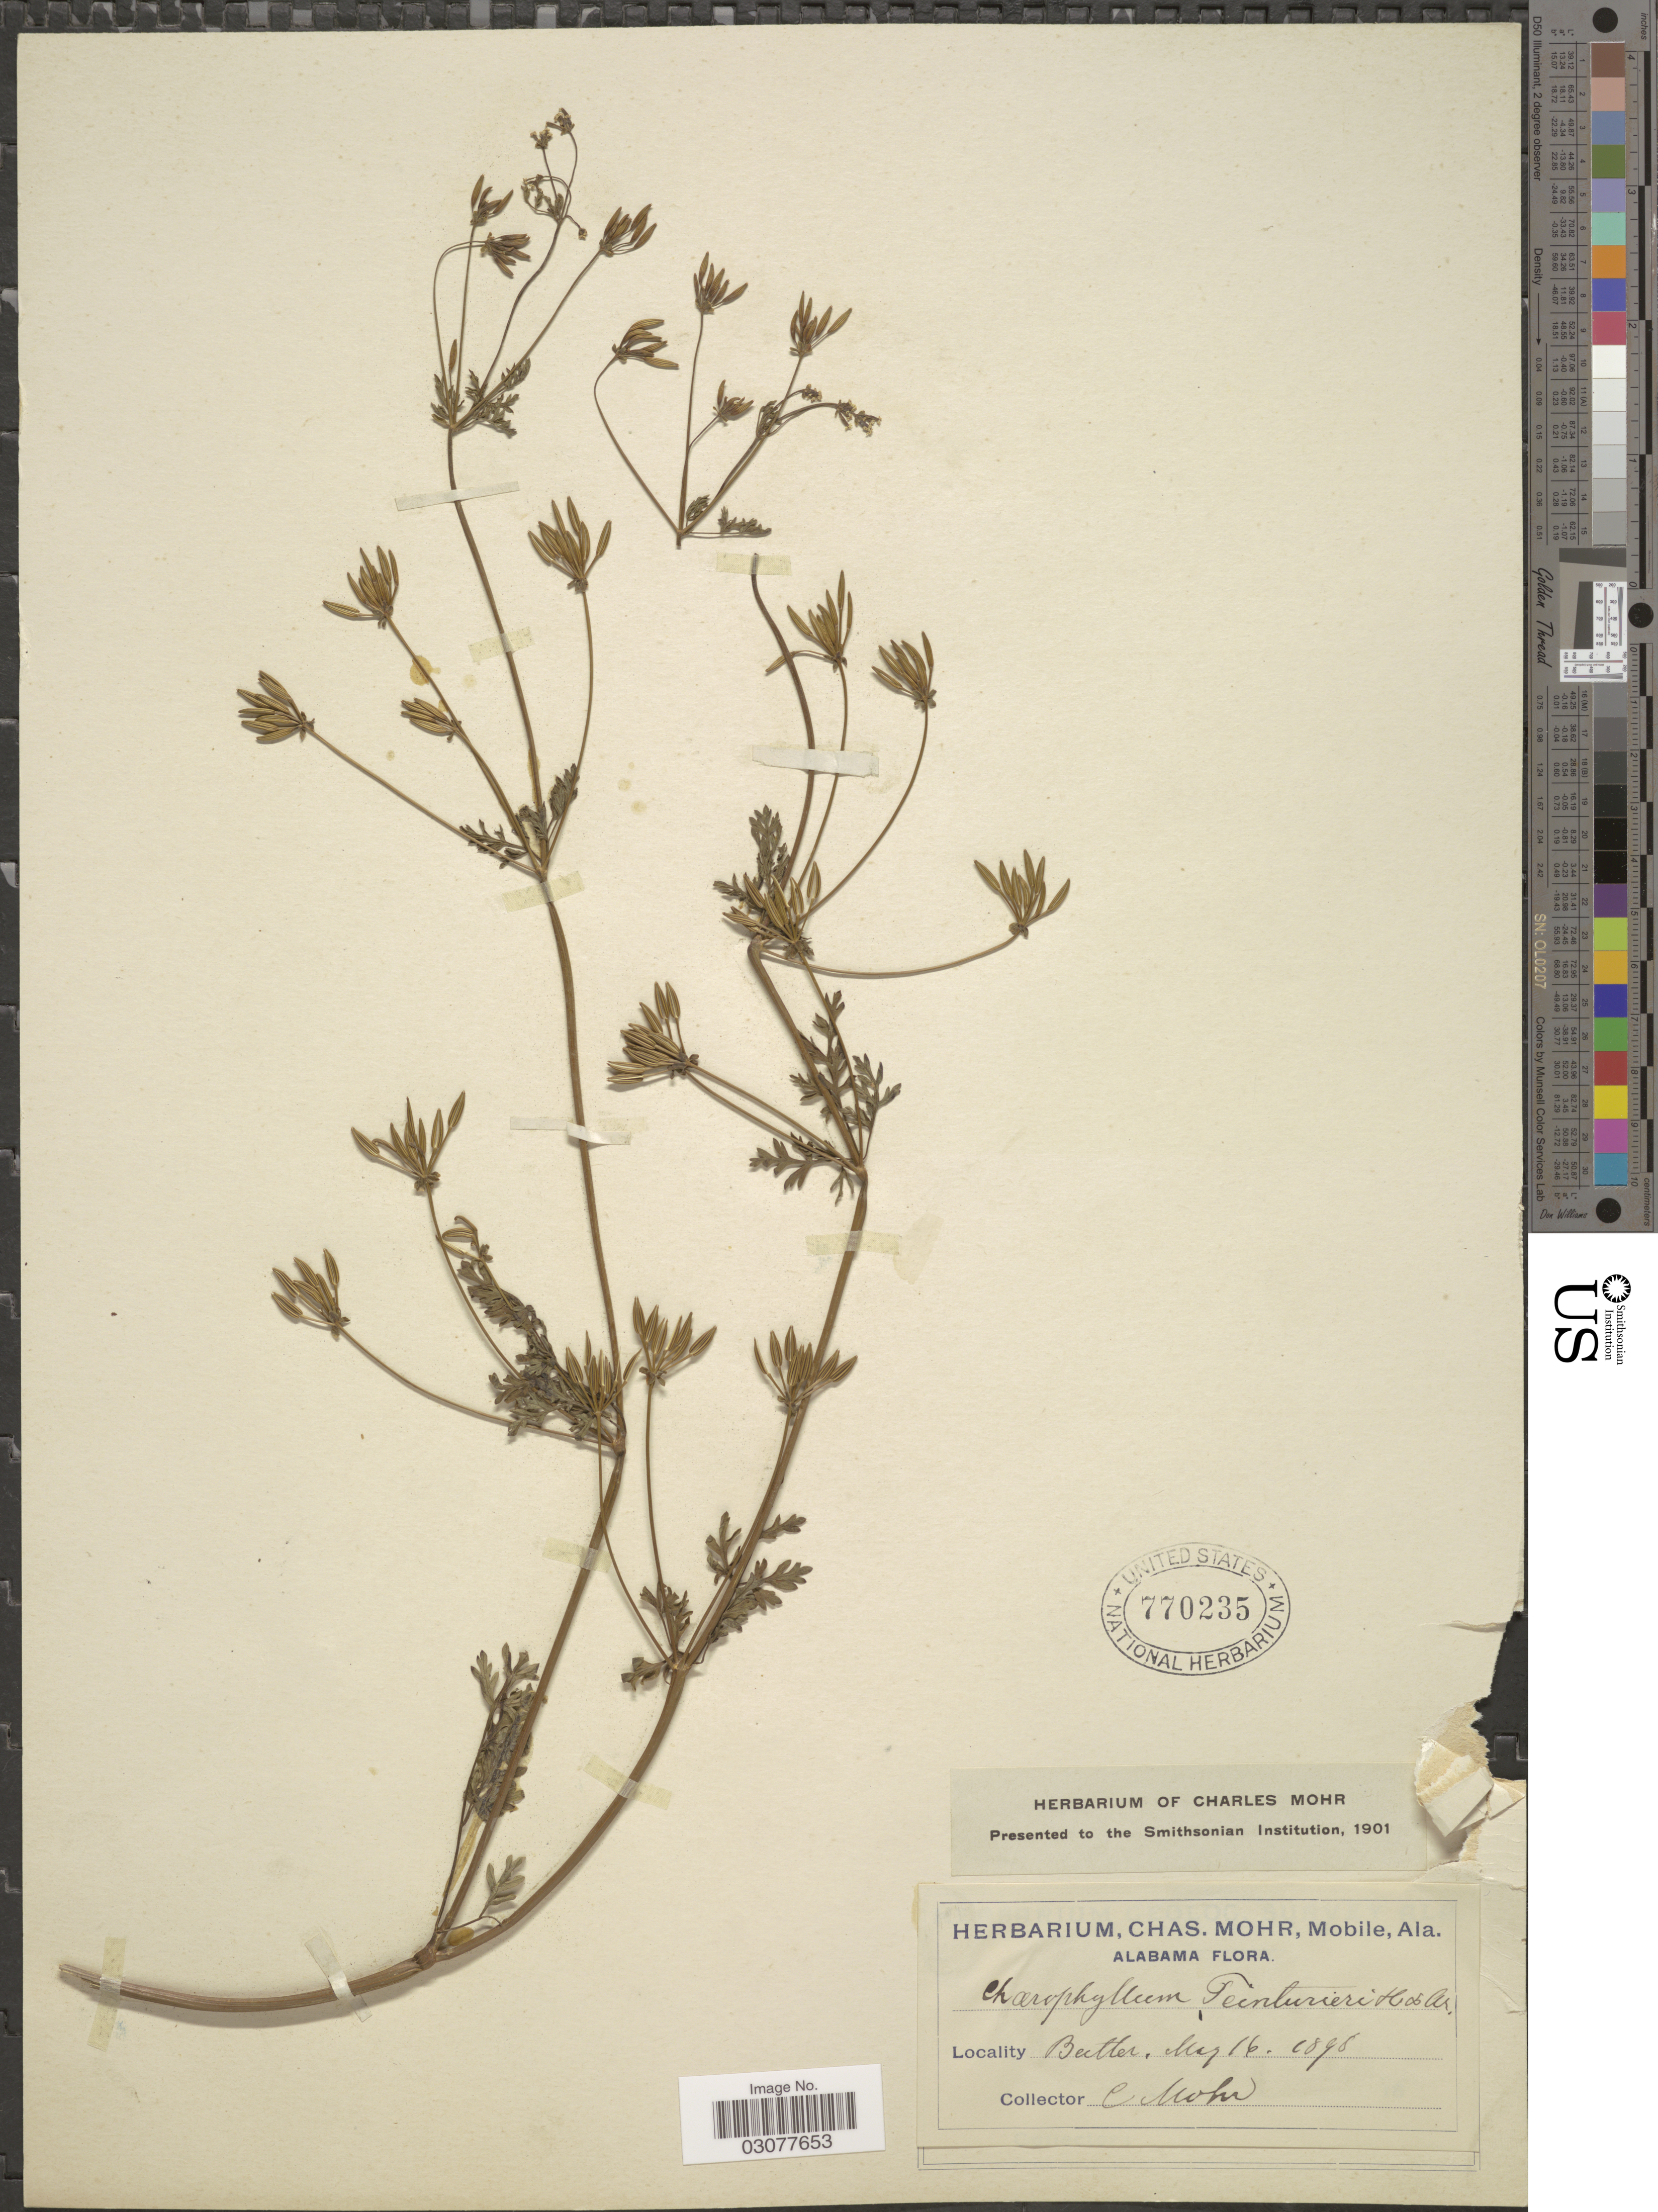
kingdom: Plantae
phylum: Tracheophyta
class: Magnoliopsida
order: Apiales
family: Apiaceae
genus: Chaerophyllum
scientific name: Chaerophyllum tainturieri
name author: Hook.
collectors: C. T. Mohr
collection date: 1898-05-16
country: United States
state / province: Alabama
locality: Butler.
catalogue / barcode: US 770235